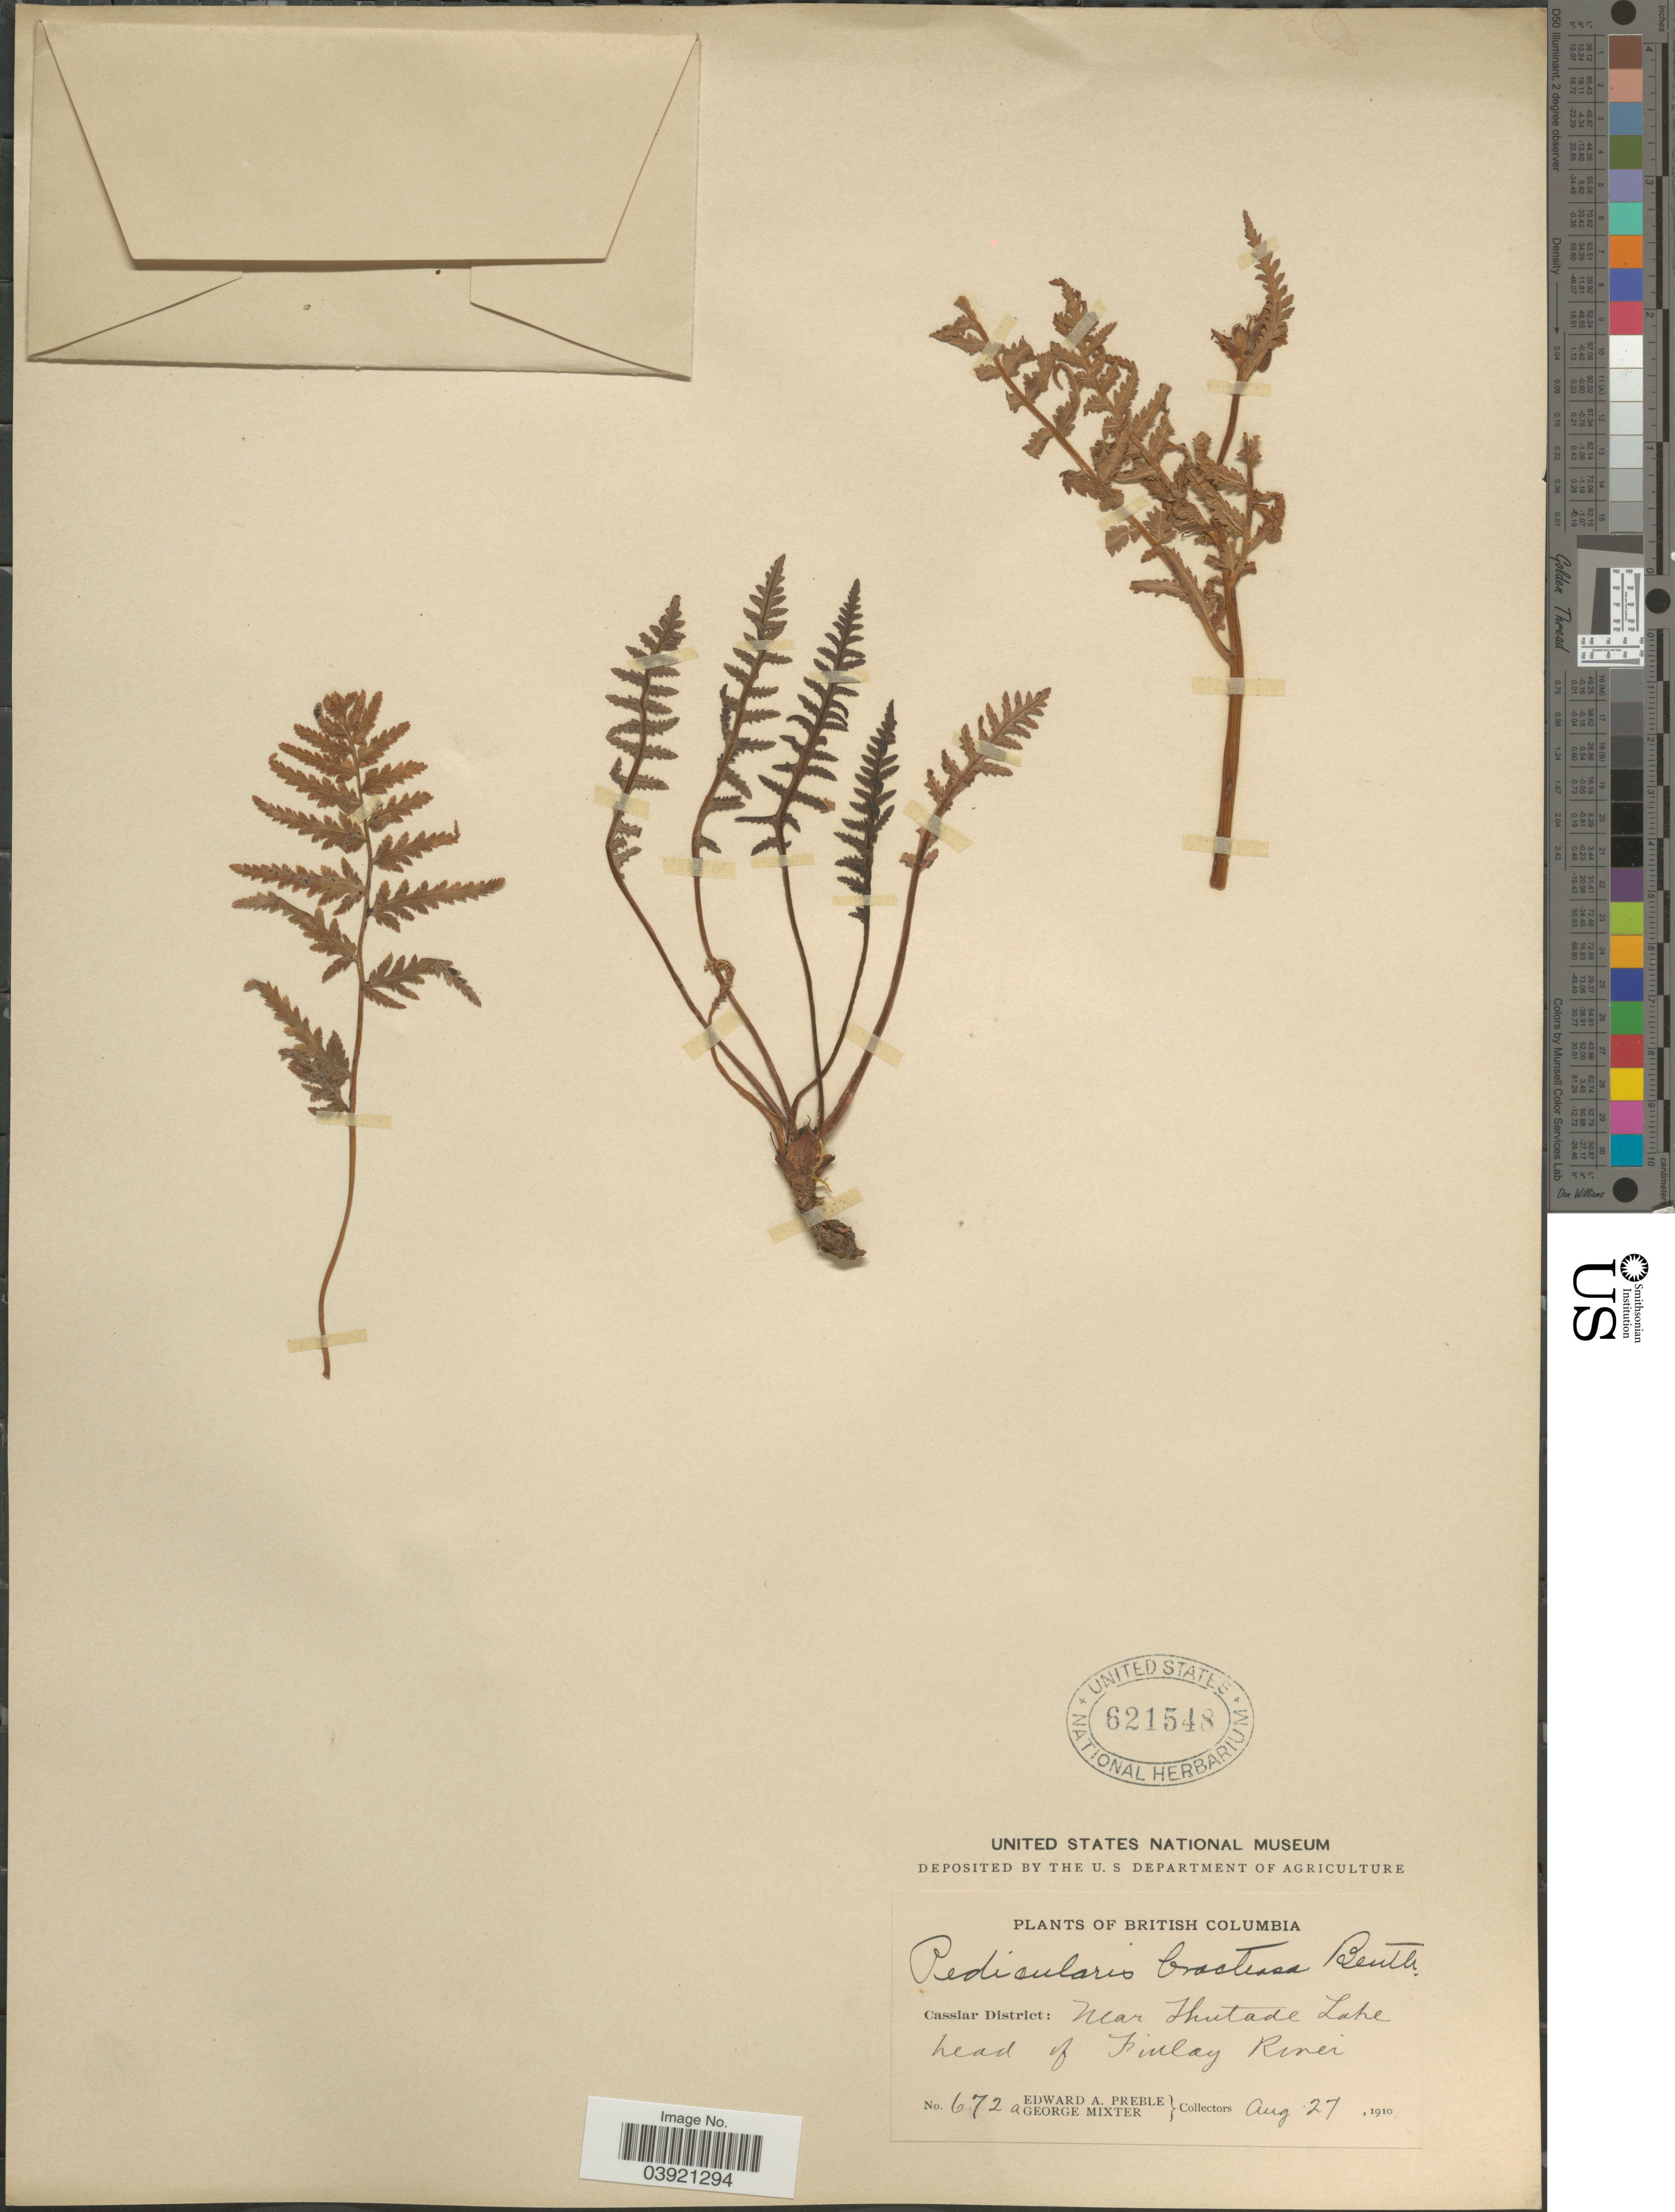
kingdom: Plantae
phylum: Tracheophyta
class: Magnoliopsida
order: Lamiales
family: Orobanchaceae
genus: Pedicularis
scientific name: Pedicularis bracteosa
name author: Benth.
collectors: E. Preble & G. Mixter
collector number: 672a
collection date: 1910-08-27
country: Canada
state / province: British Columbia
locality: Cassiar District: near Thutade Lake head of Finlay River.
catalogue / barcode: US 621548